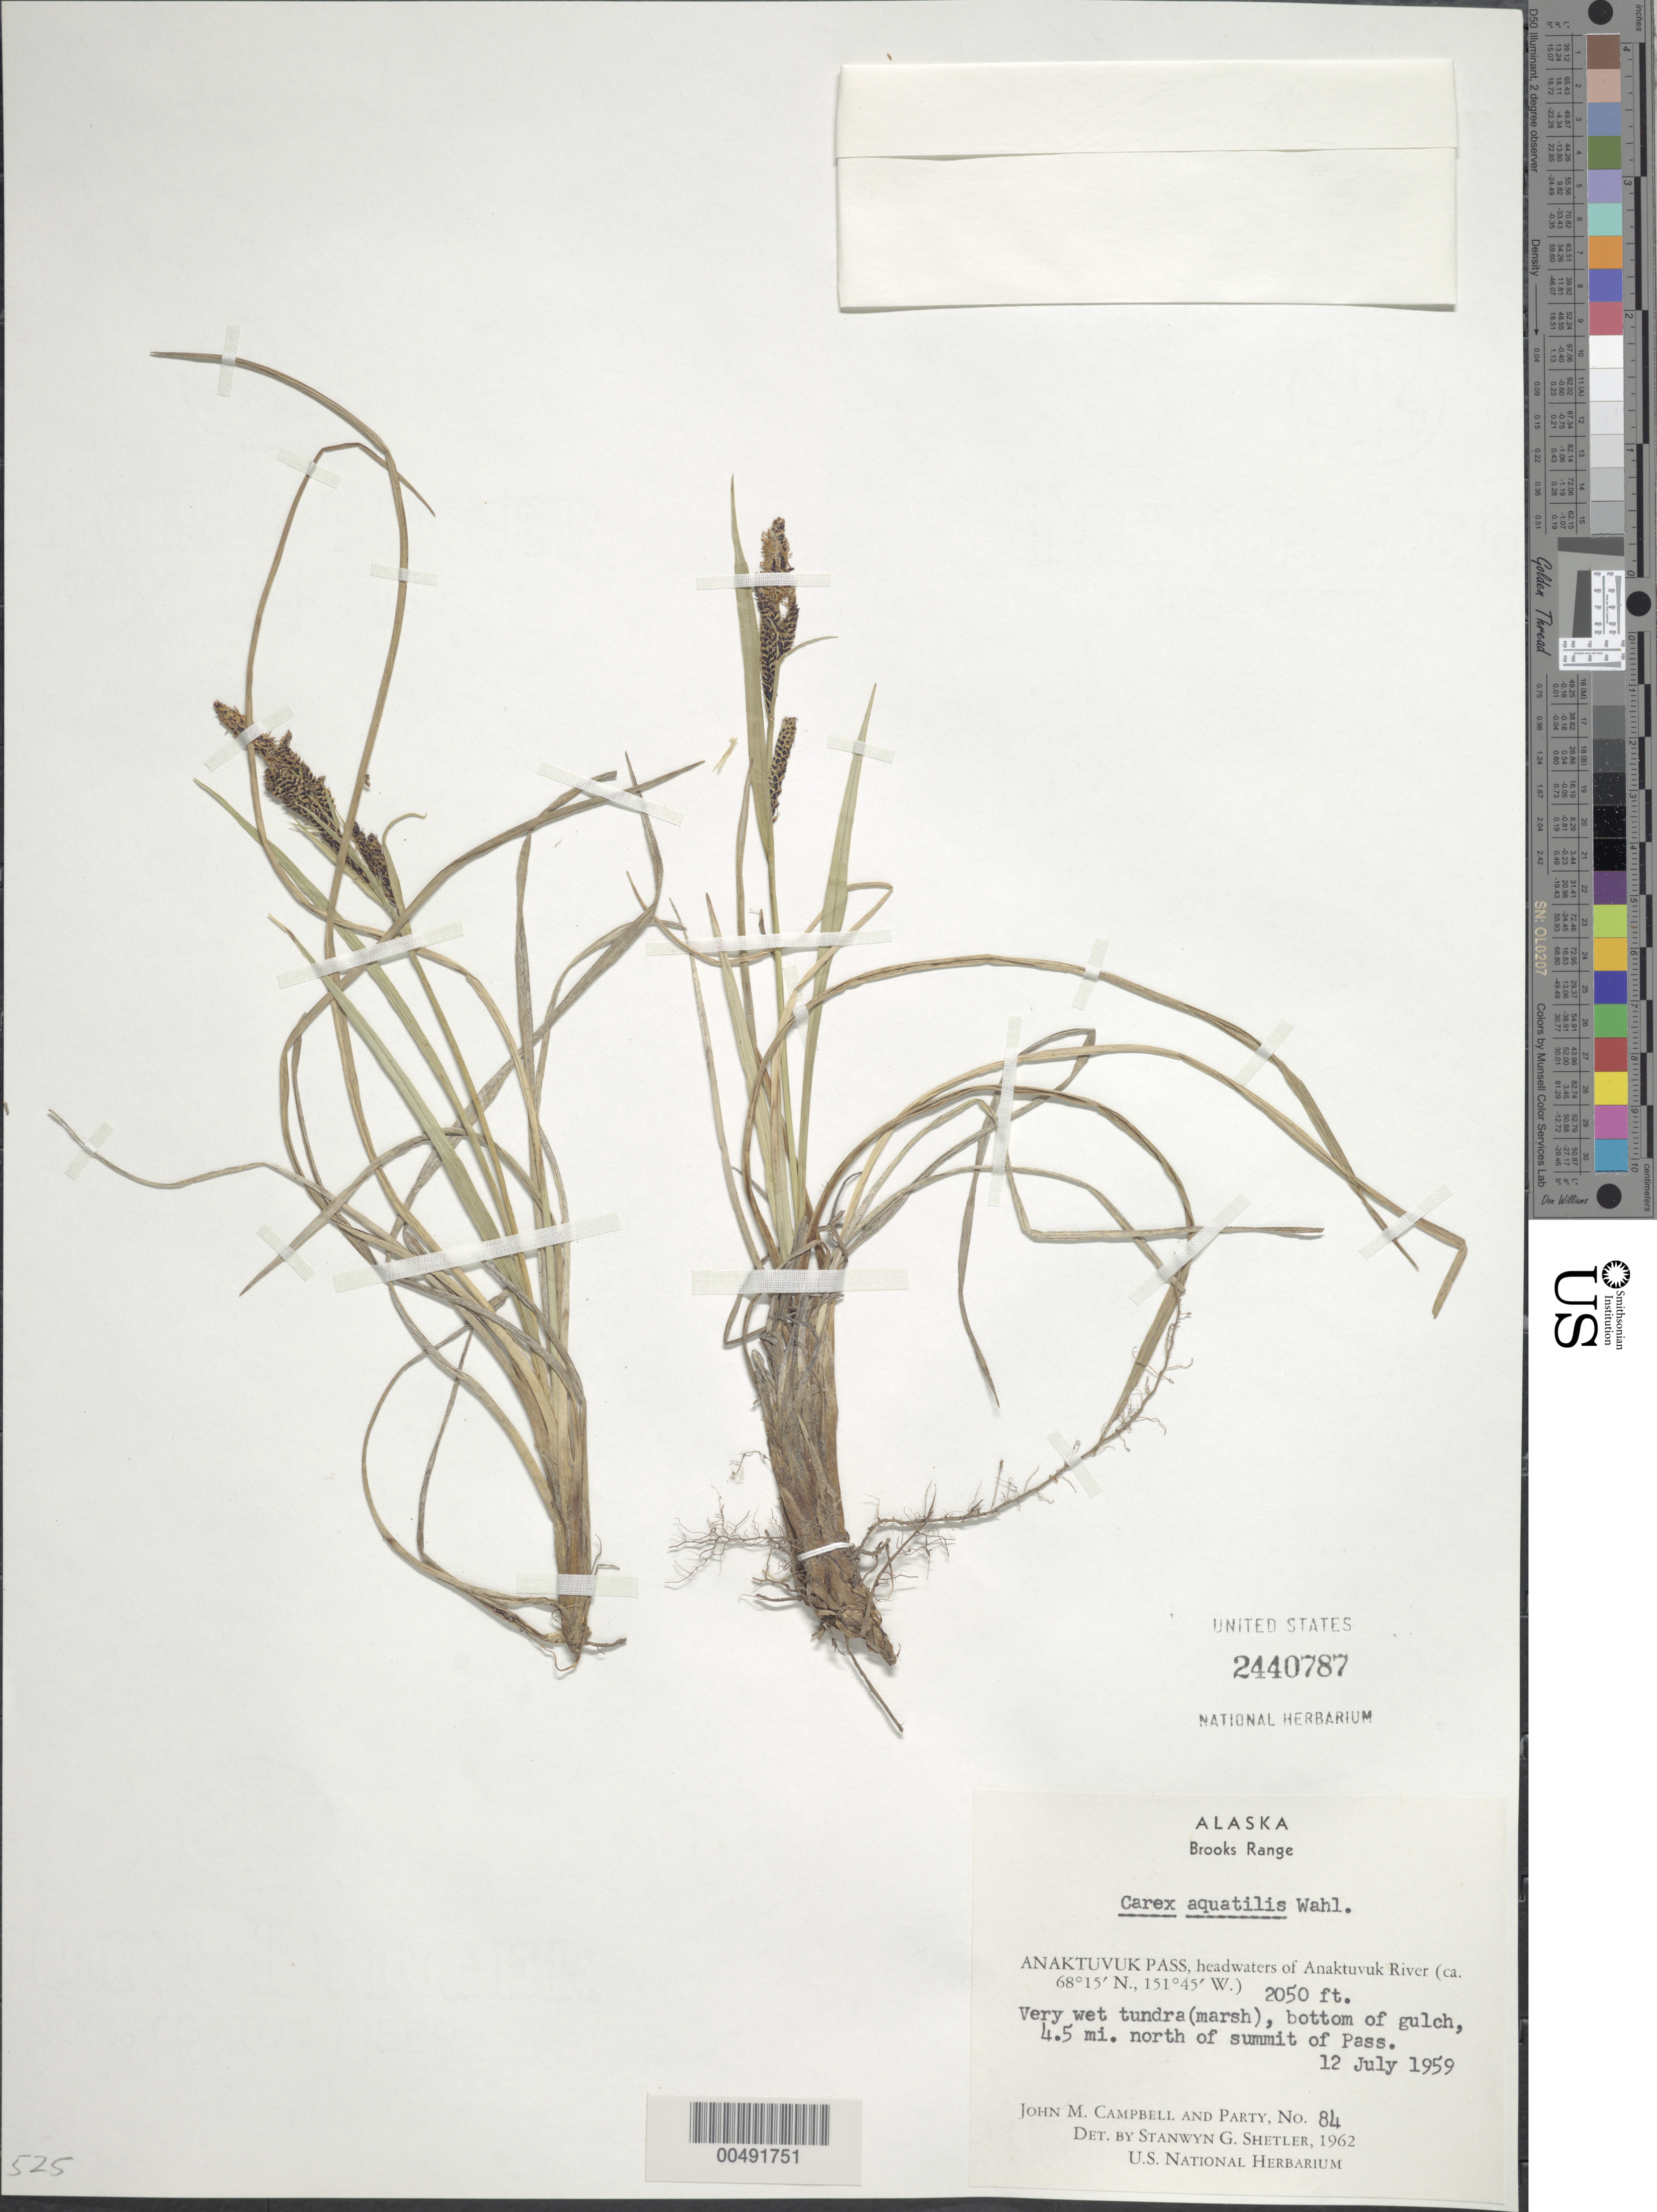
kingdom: Plantae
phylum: Tracheophyta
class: Liliopsida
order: Poales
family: Cyperaceae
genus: Carex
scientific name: Carex aquatilis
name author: Wahlenb.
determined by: Shetler, Stanwyn G., (US), NMNH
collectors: J. M. Campbell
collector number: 84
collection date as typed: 12 Jul 1959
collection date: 1959-07-12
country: United States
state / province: Alaska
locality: Brooks Range, 4.5 mi. N of summit of Anaktuvuk Pass, headwaters of the Anaktuvuk River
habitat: very wet tundra (marsh), bottom of gulch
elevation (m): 625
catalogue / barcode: US 2440787